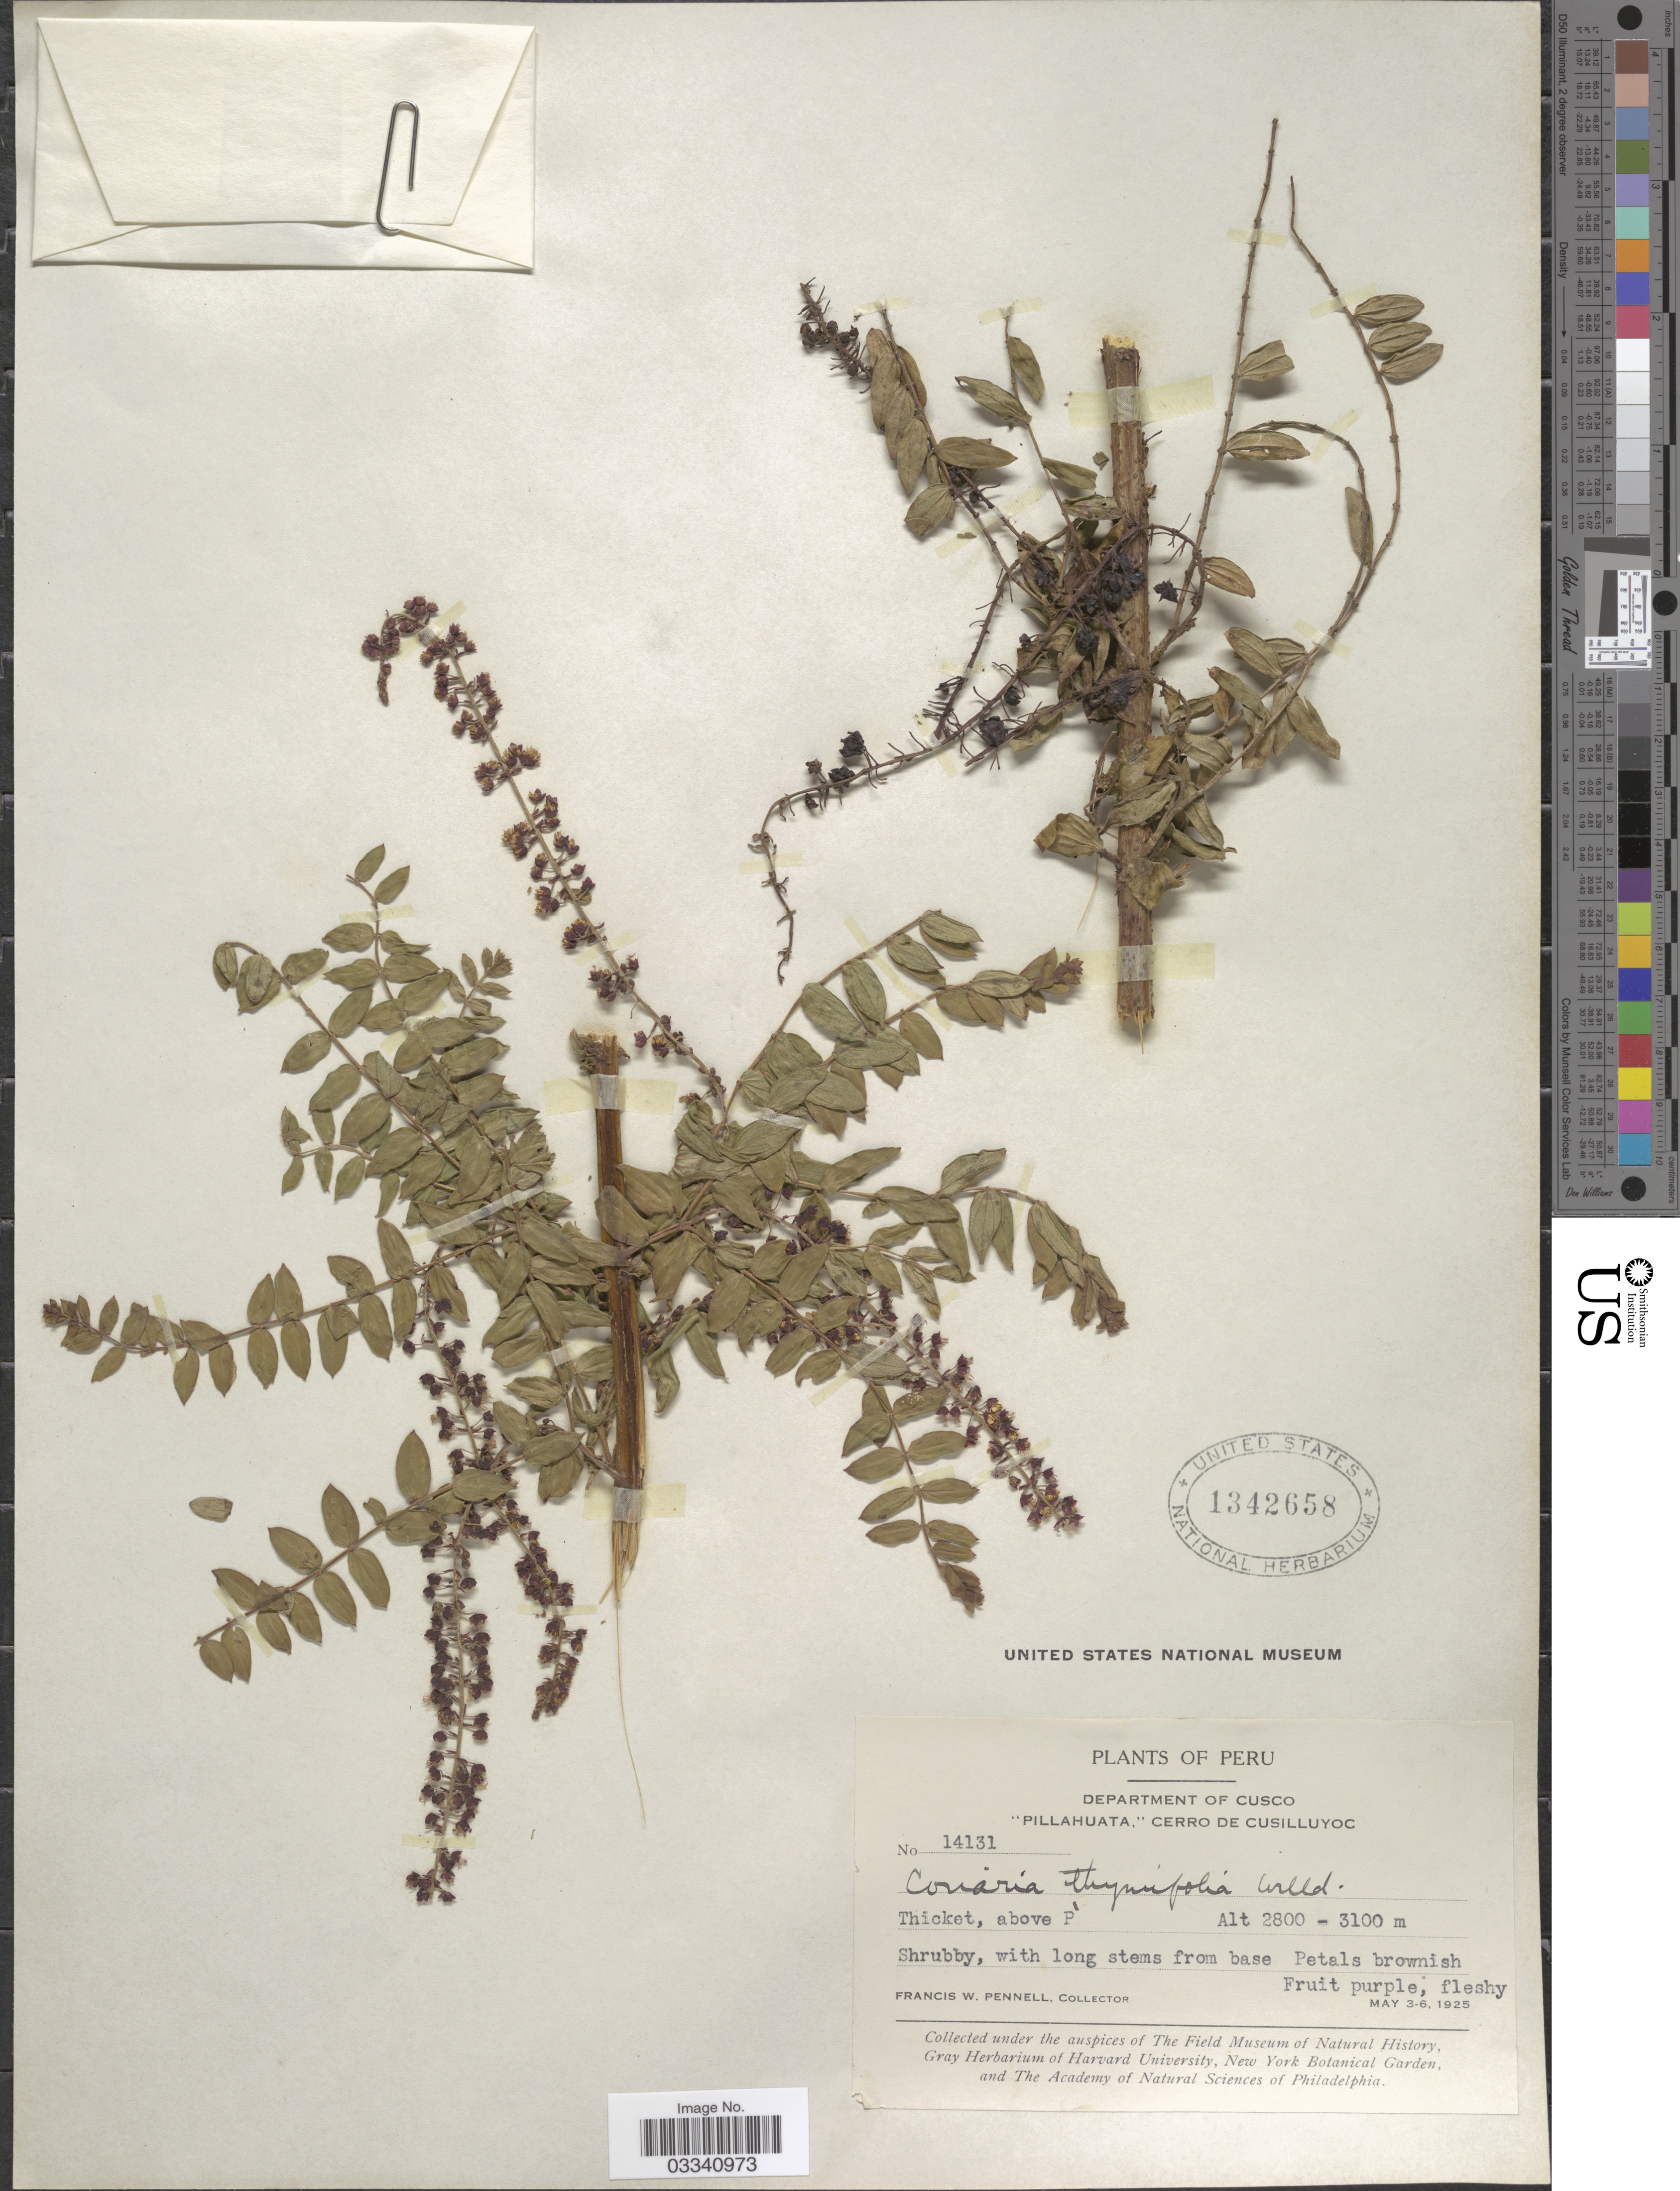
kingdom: Plantae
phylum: Tracheophyta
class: Magnoliopsida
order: Cucurbitales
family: Coriariaceae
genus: Coriaria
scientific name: Coriaria ruscifolia subsp. microphylla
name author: (Poir.) L.E. Skog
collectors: F. W. Pennell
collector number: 14131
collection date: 1925-05-03/1925-05-06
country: Peru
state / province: Cusco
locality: Department of Cusco, "Pillahuata,"Cerro de Cusilluyoc.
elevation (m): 2800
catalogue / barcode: US 1342658